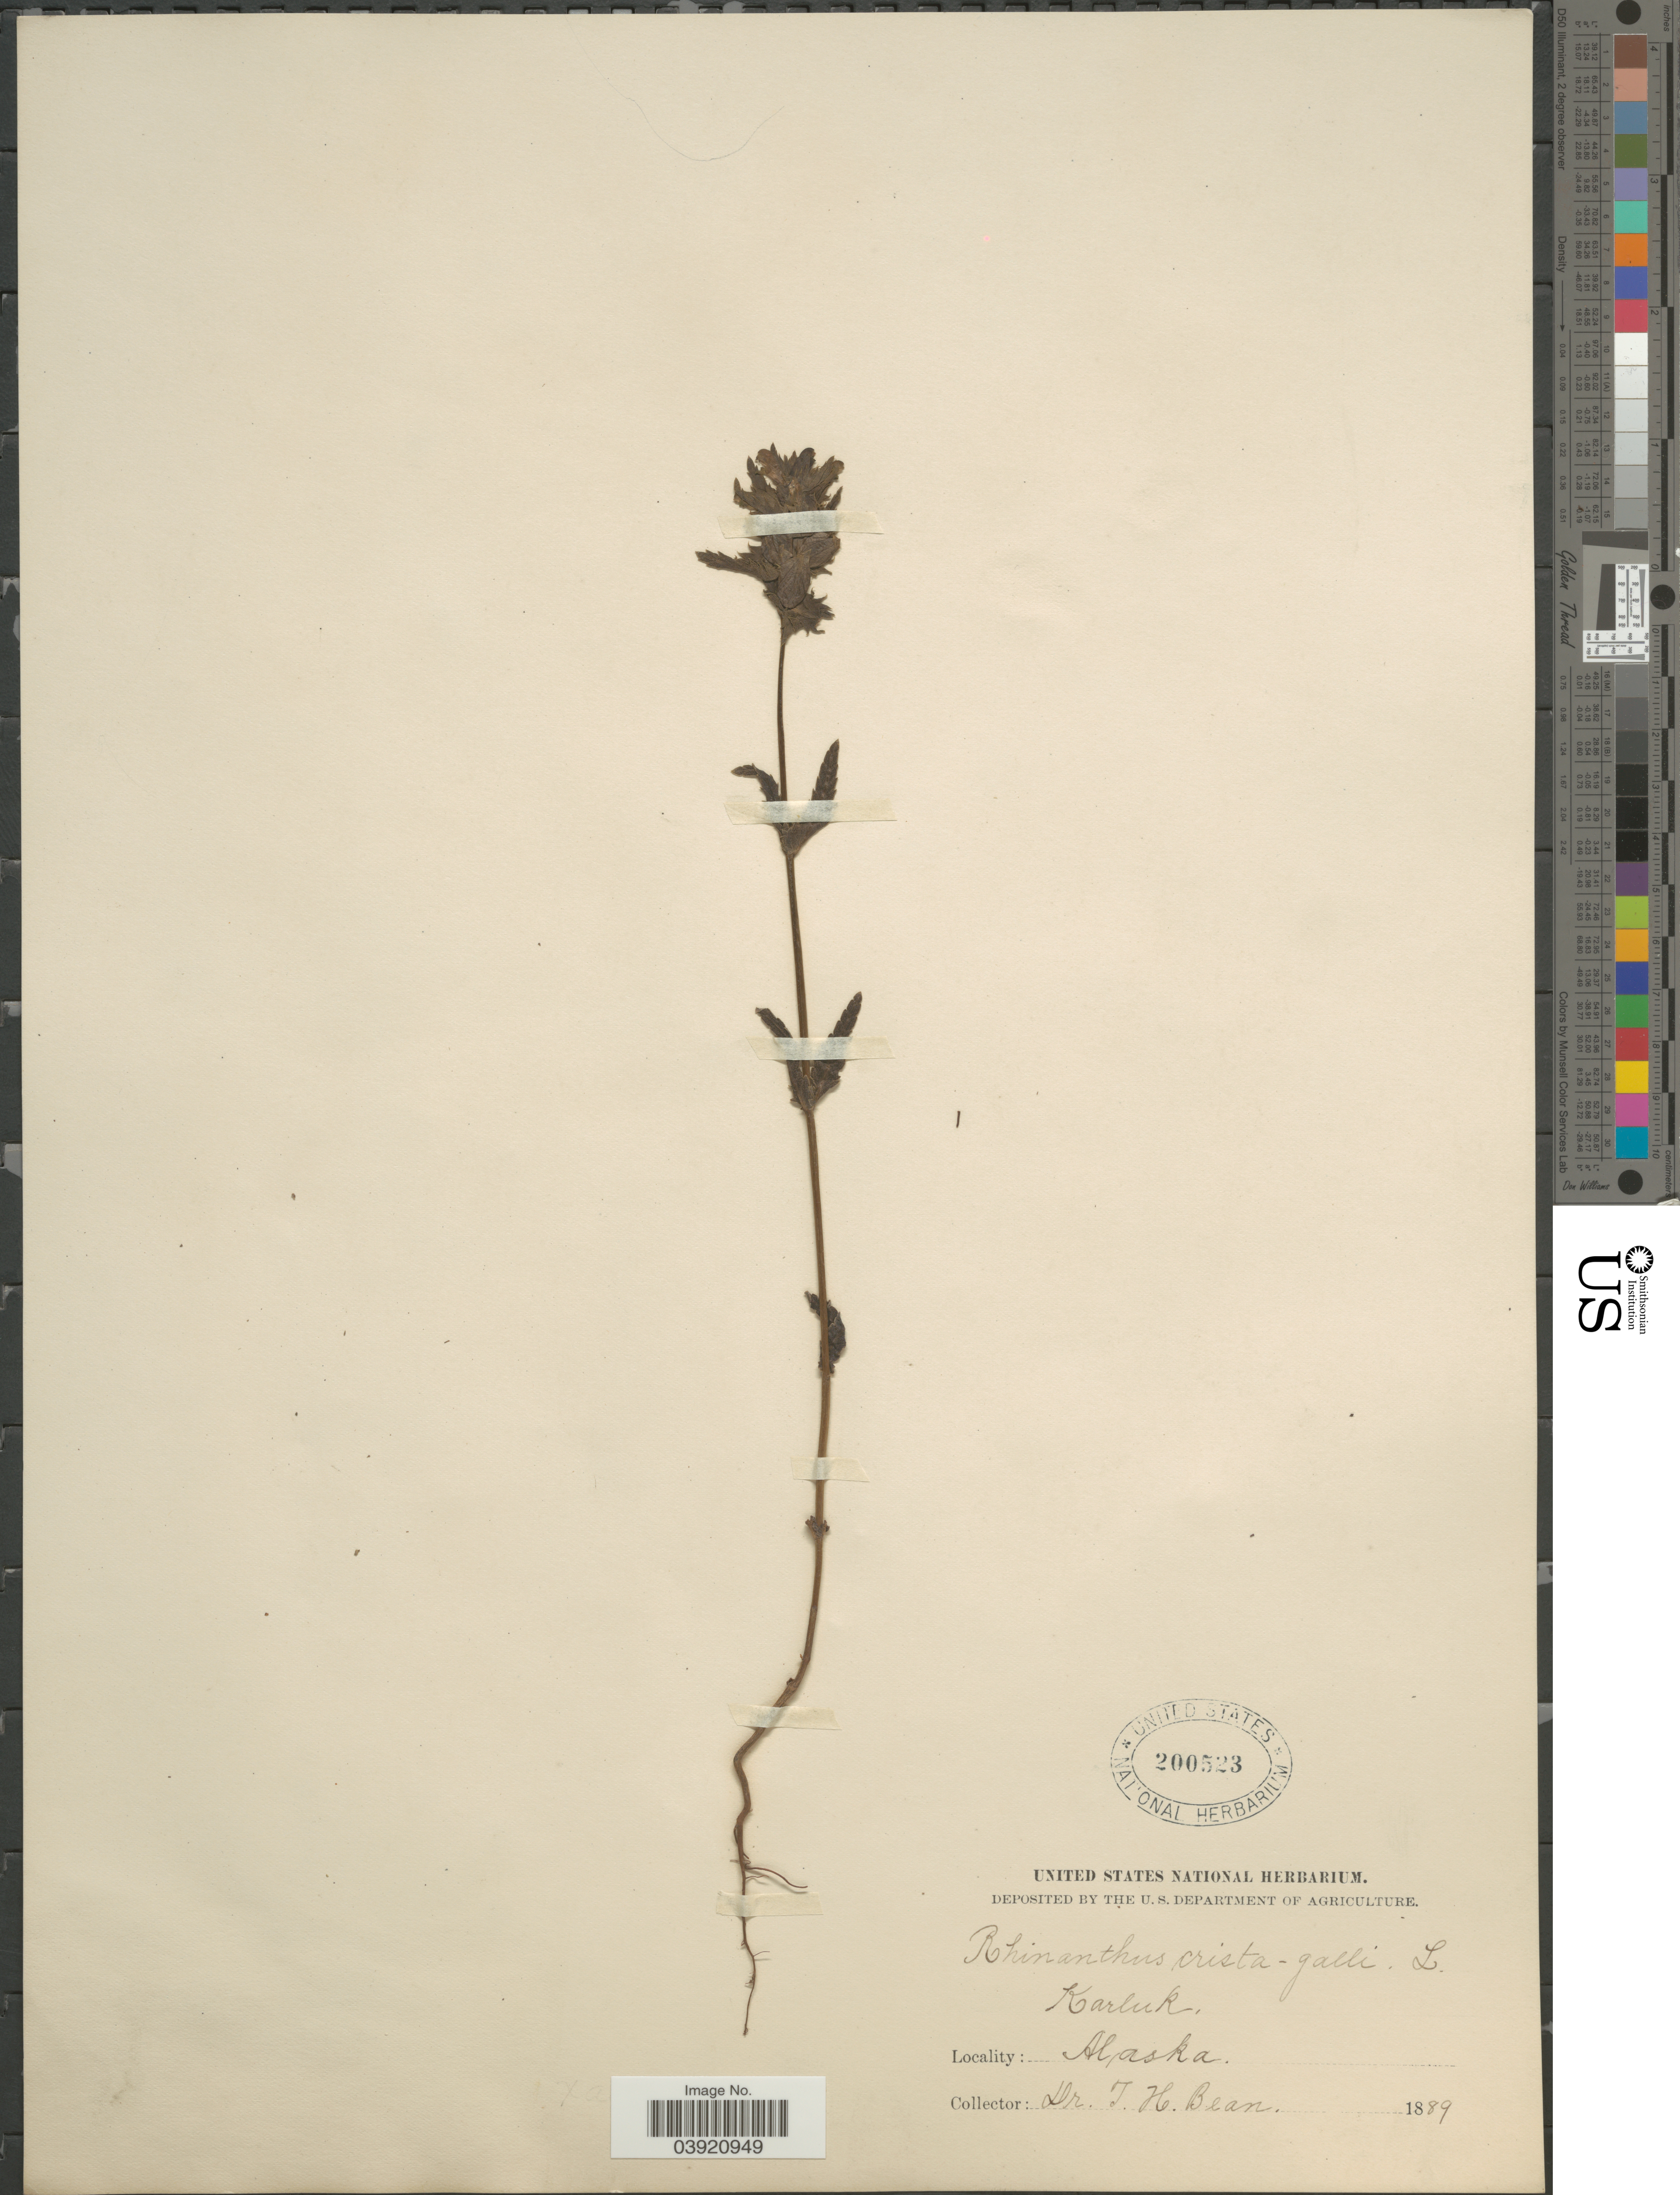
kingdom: Plantae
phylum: Tracheophyta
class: Magnoliopsida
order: Lamiales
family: Orobanchaceae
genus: Rhinanthus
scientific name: Rhinanthus major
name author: L.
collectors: T. Bean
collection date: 1889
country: United States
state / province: Alaska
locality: Karluk.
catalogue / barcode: US 200523